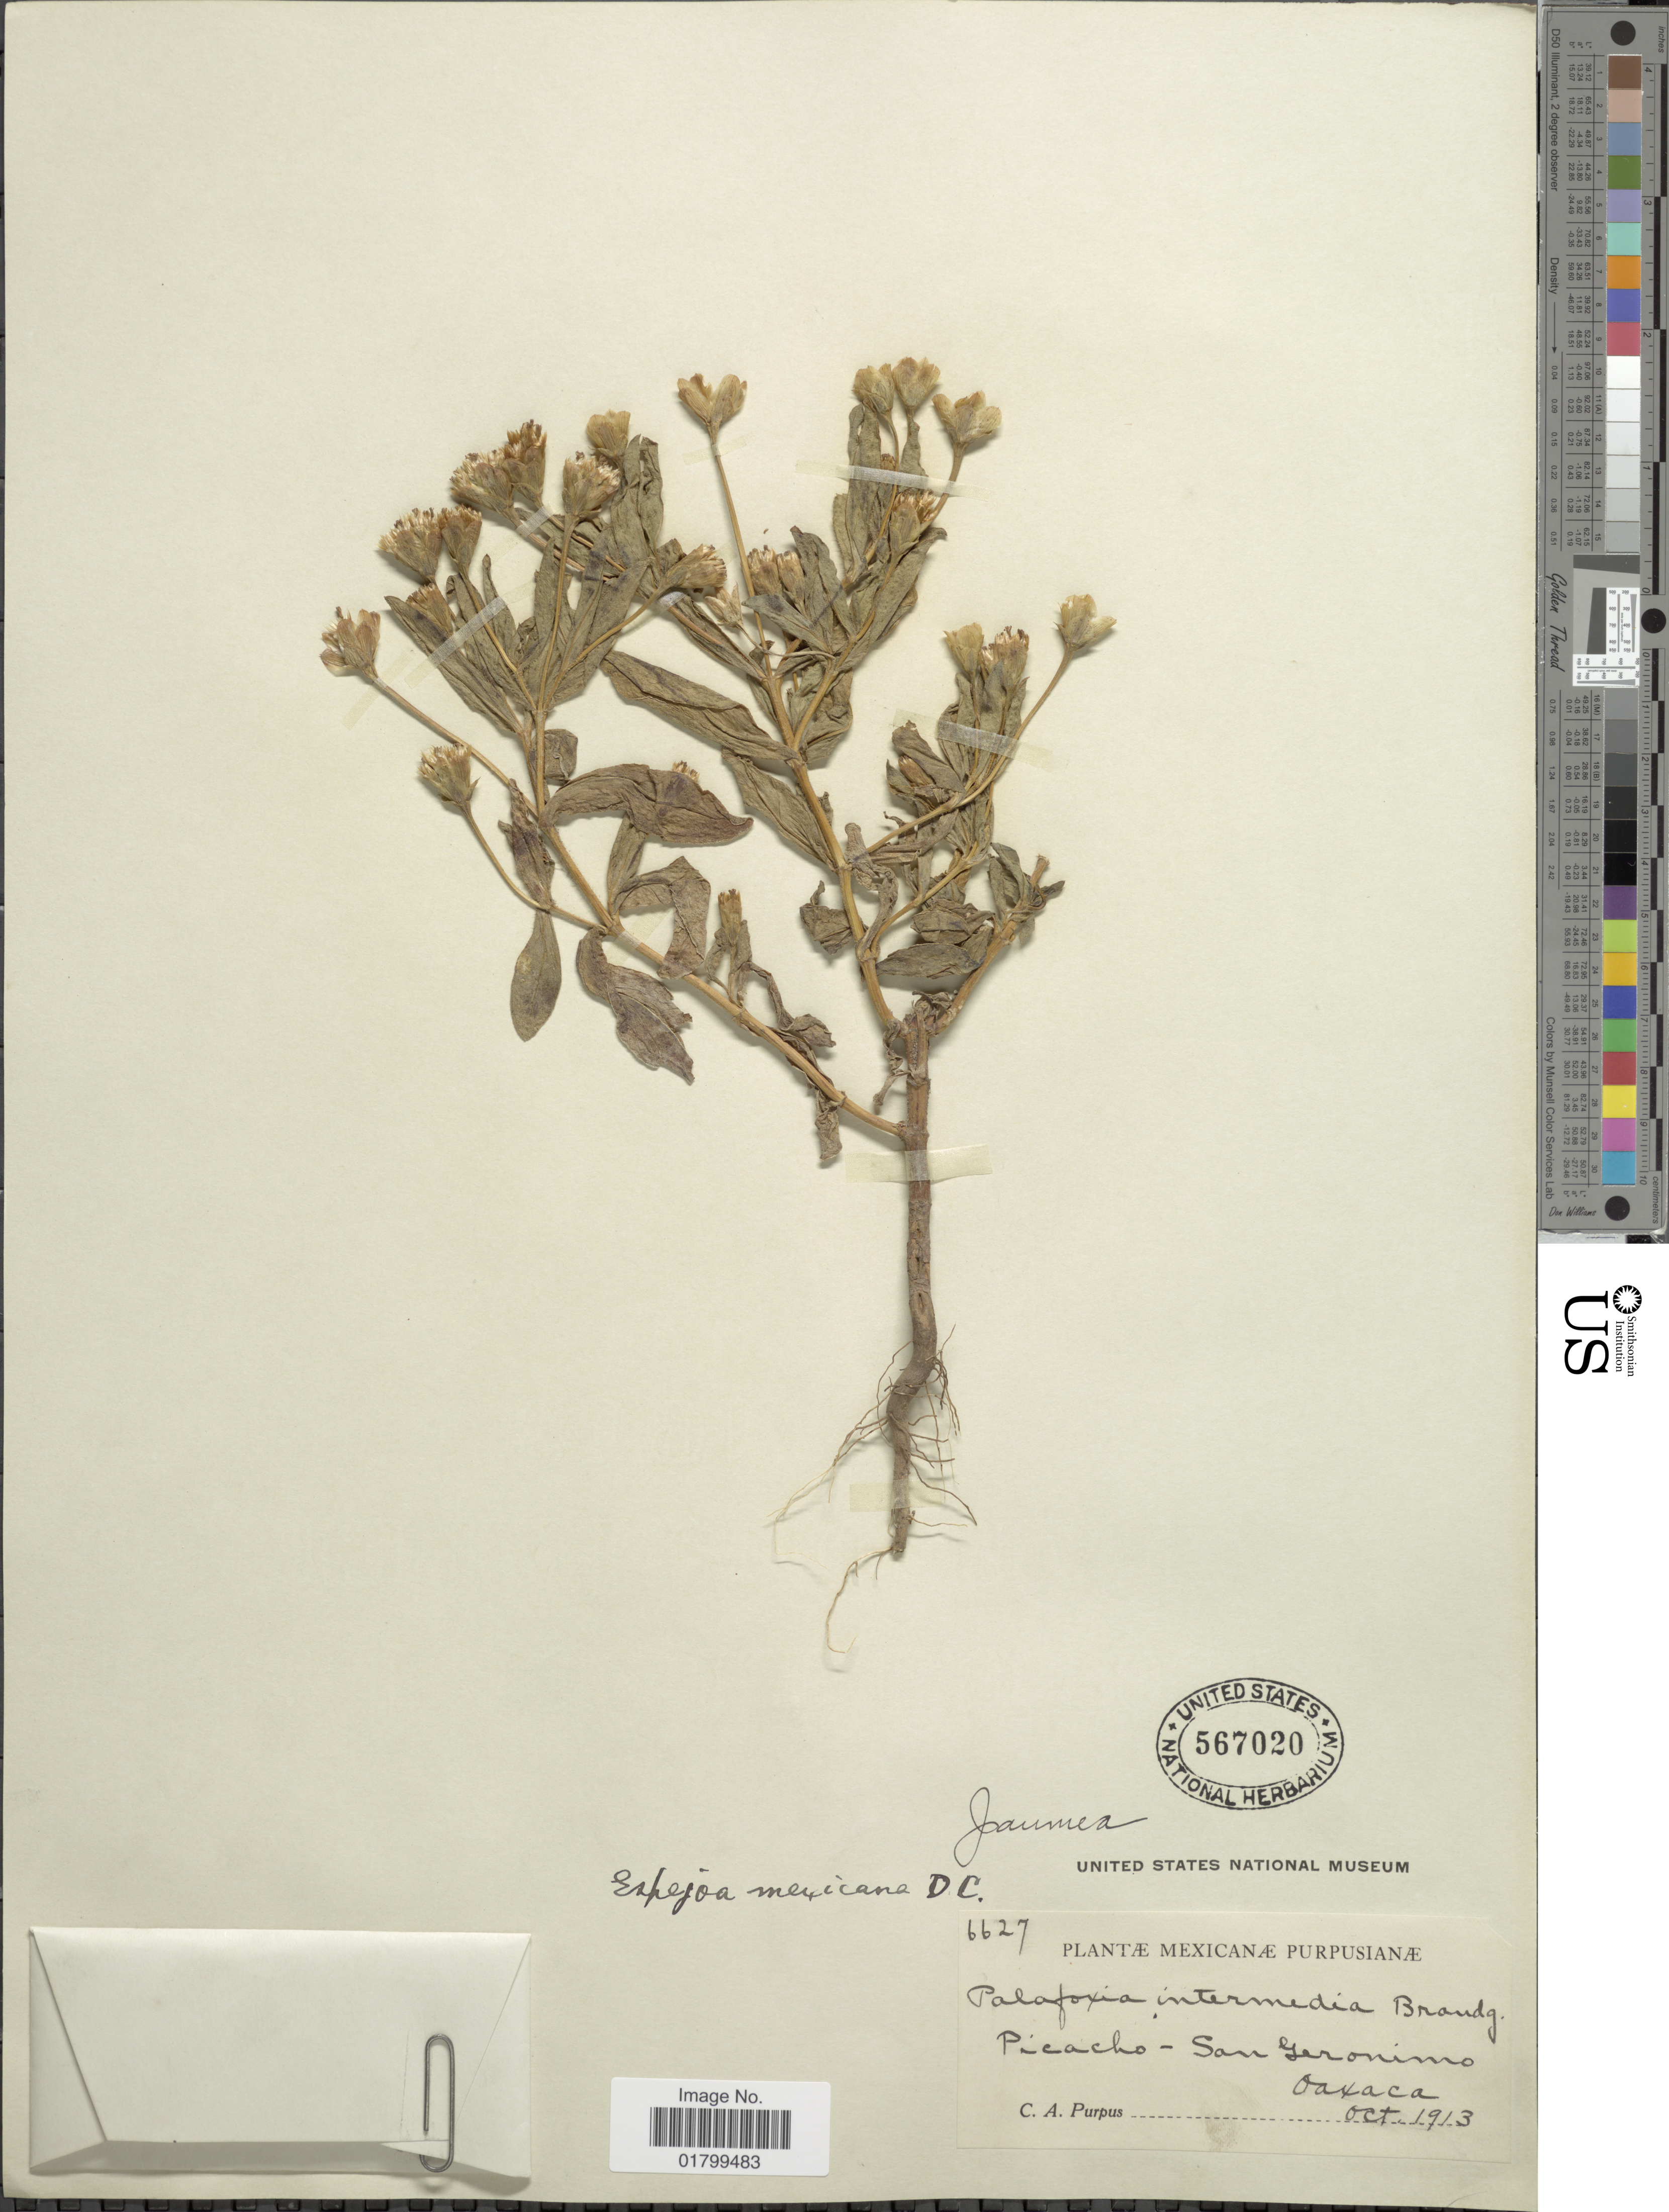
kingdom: Plantae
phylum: Tracheophyta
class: Magnoliopsida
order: Asterales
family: Asteraceae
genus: Espejoa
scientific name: Espejoa mexicana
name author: DC.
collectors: C. A. Purpus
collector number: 6627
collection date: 1913-10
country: Mexico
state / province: Oaxaca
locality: Picacho, San Geronimo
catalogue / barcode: US 567020